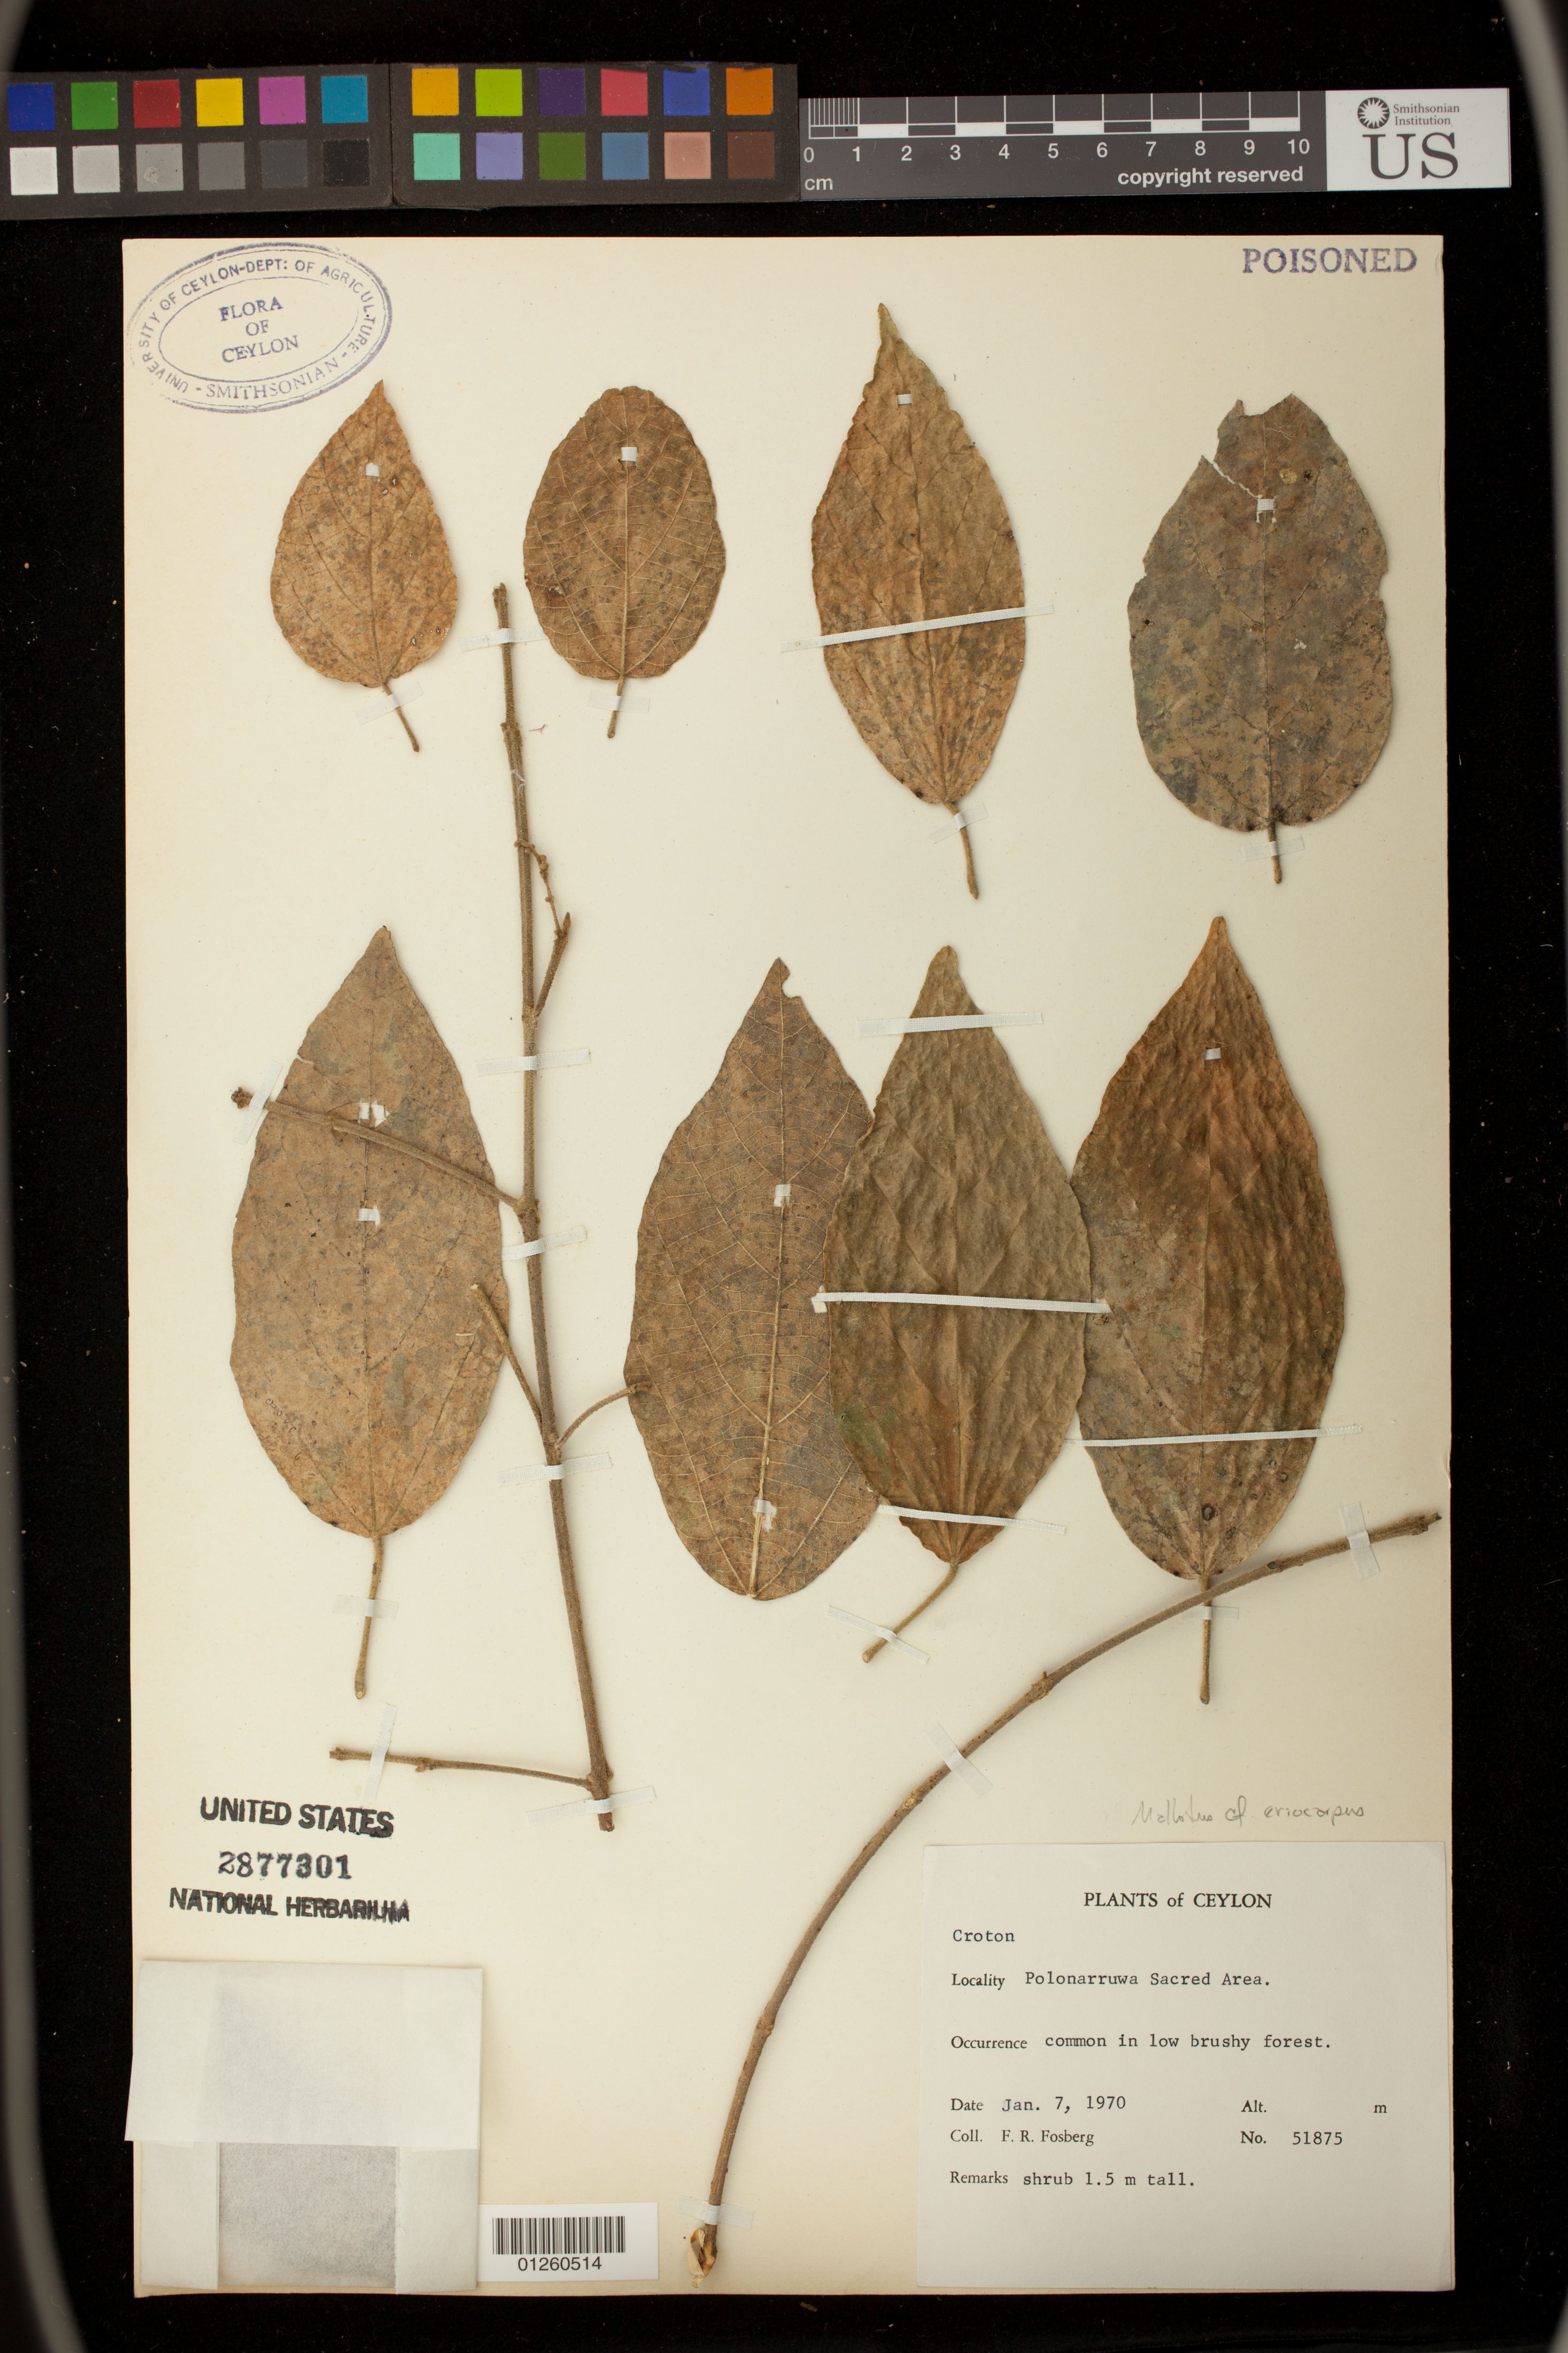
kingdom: Plantae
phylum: Tracheophyta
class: Magnoliopsida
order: Malpighiales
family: Euphorbiaceae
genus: Mallotus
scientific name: Mallotus sp.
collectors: F. R. Fosberg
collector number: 51875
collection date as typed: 07 Jan 1970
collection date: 1970-01-07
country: Sri Lanka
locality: Polonarruwa; sacred area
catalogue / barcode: US 2877301